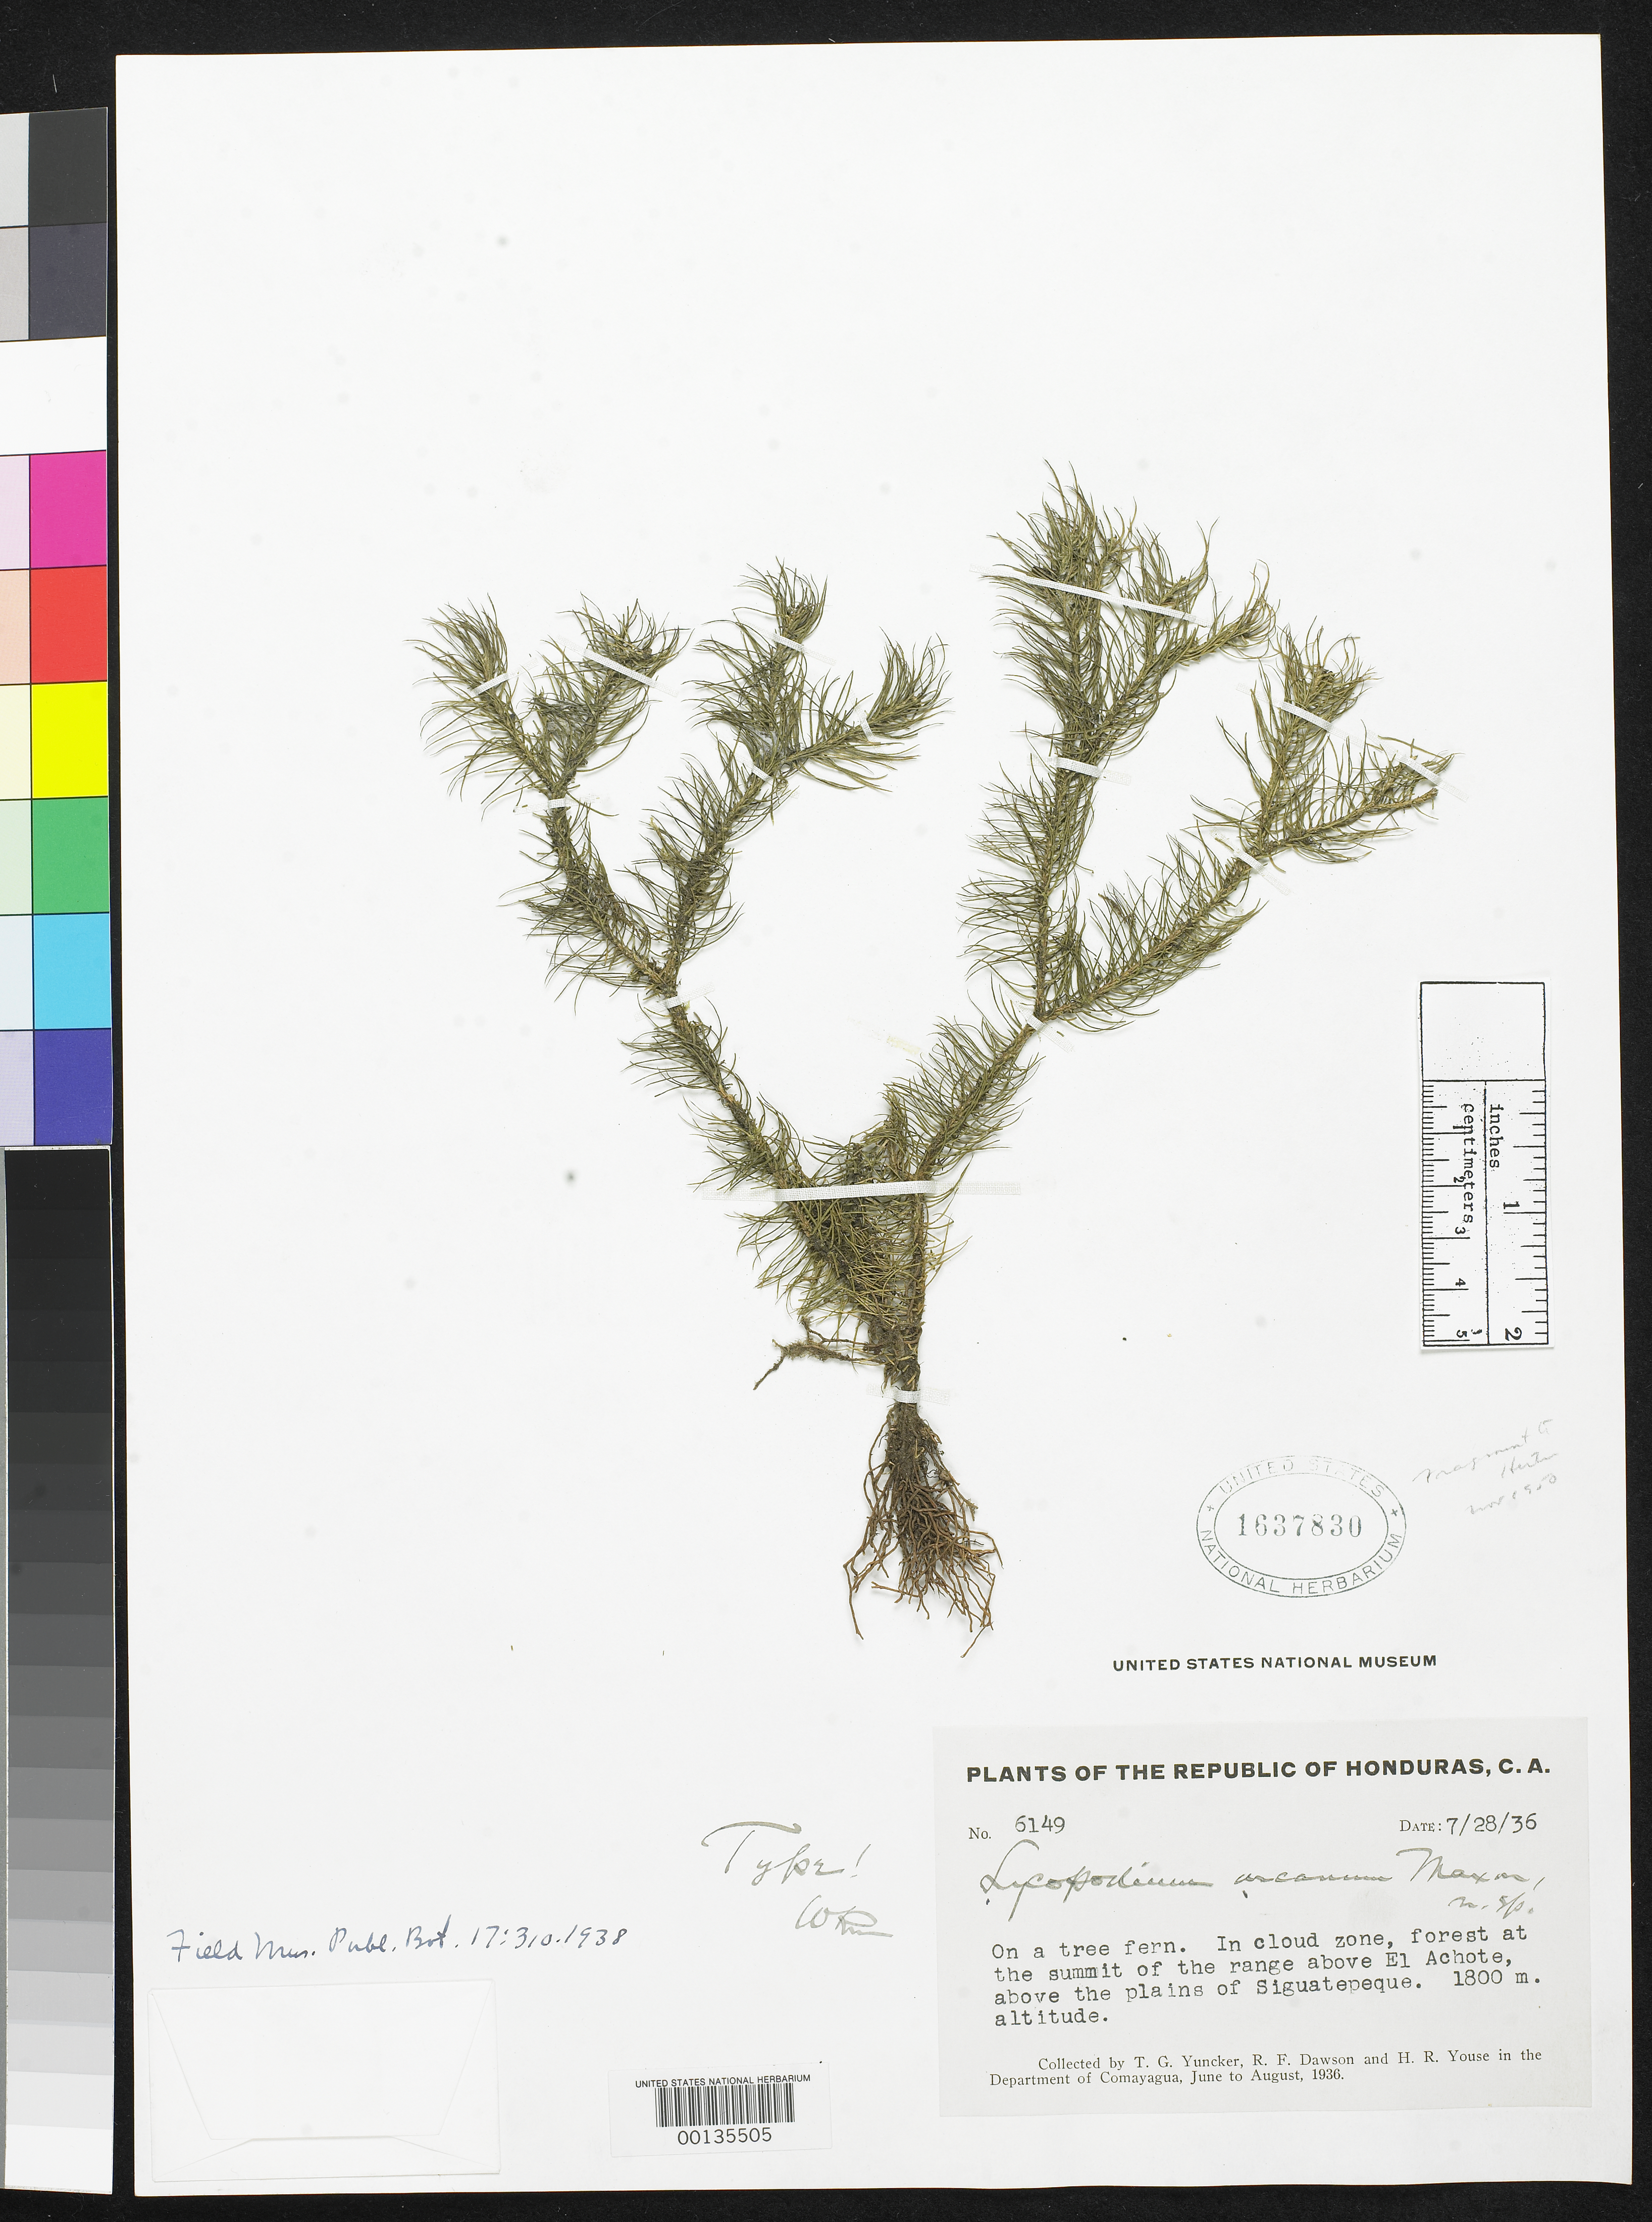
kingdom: Plantae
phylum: Tracheophyta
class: Lycopodiopsida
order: Lycopodiales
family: Lycopodiaceae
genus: Lycopodium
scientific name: Lycopodium arcanum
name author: Maxon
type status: Holotype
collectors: T. G. Yuncker, R. F. Dawson & H. Youse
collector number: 6149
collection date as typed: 28 Jul 1936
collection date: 1936-07-28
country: Honduras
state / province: Comayagua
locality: Summit of range above El Achote.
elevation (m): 1800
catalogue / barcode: US 1637830